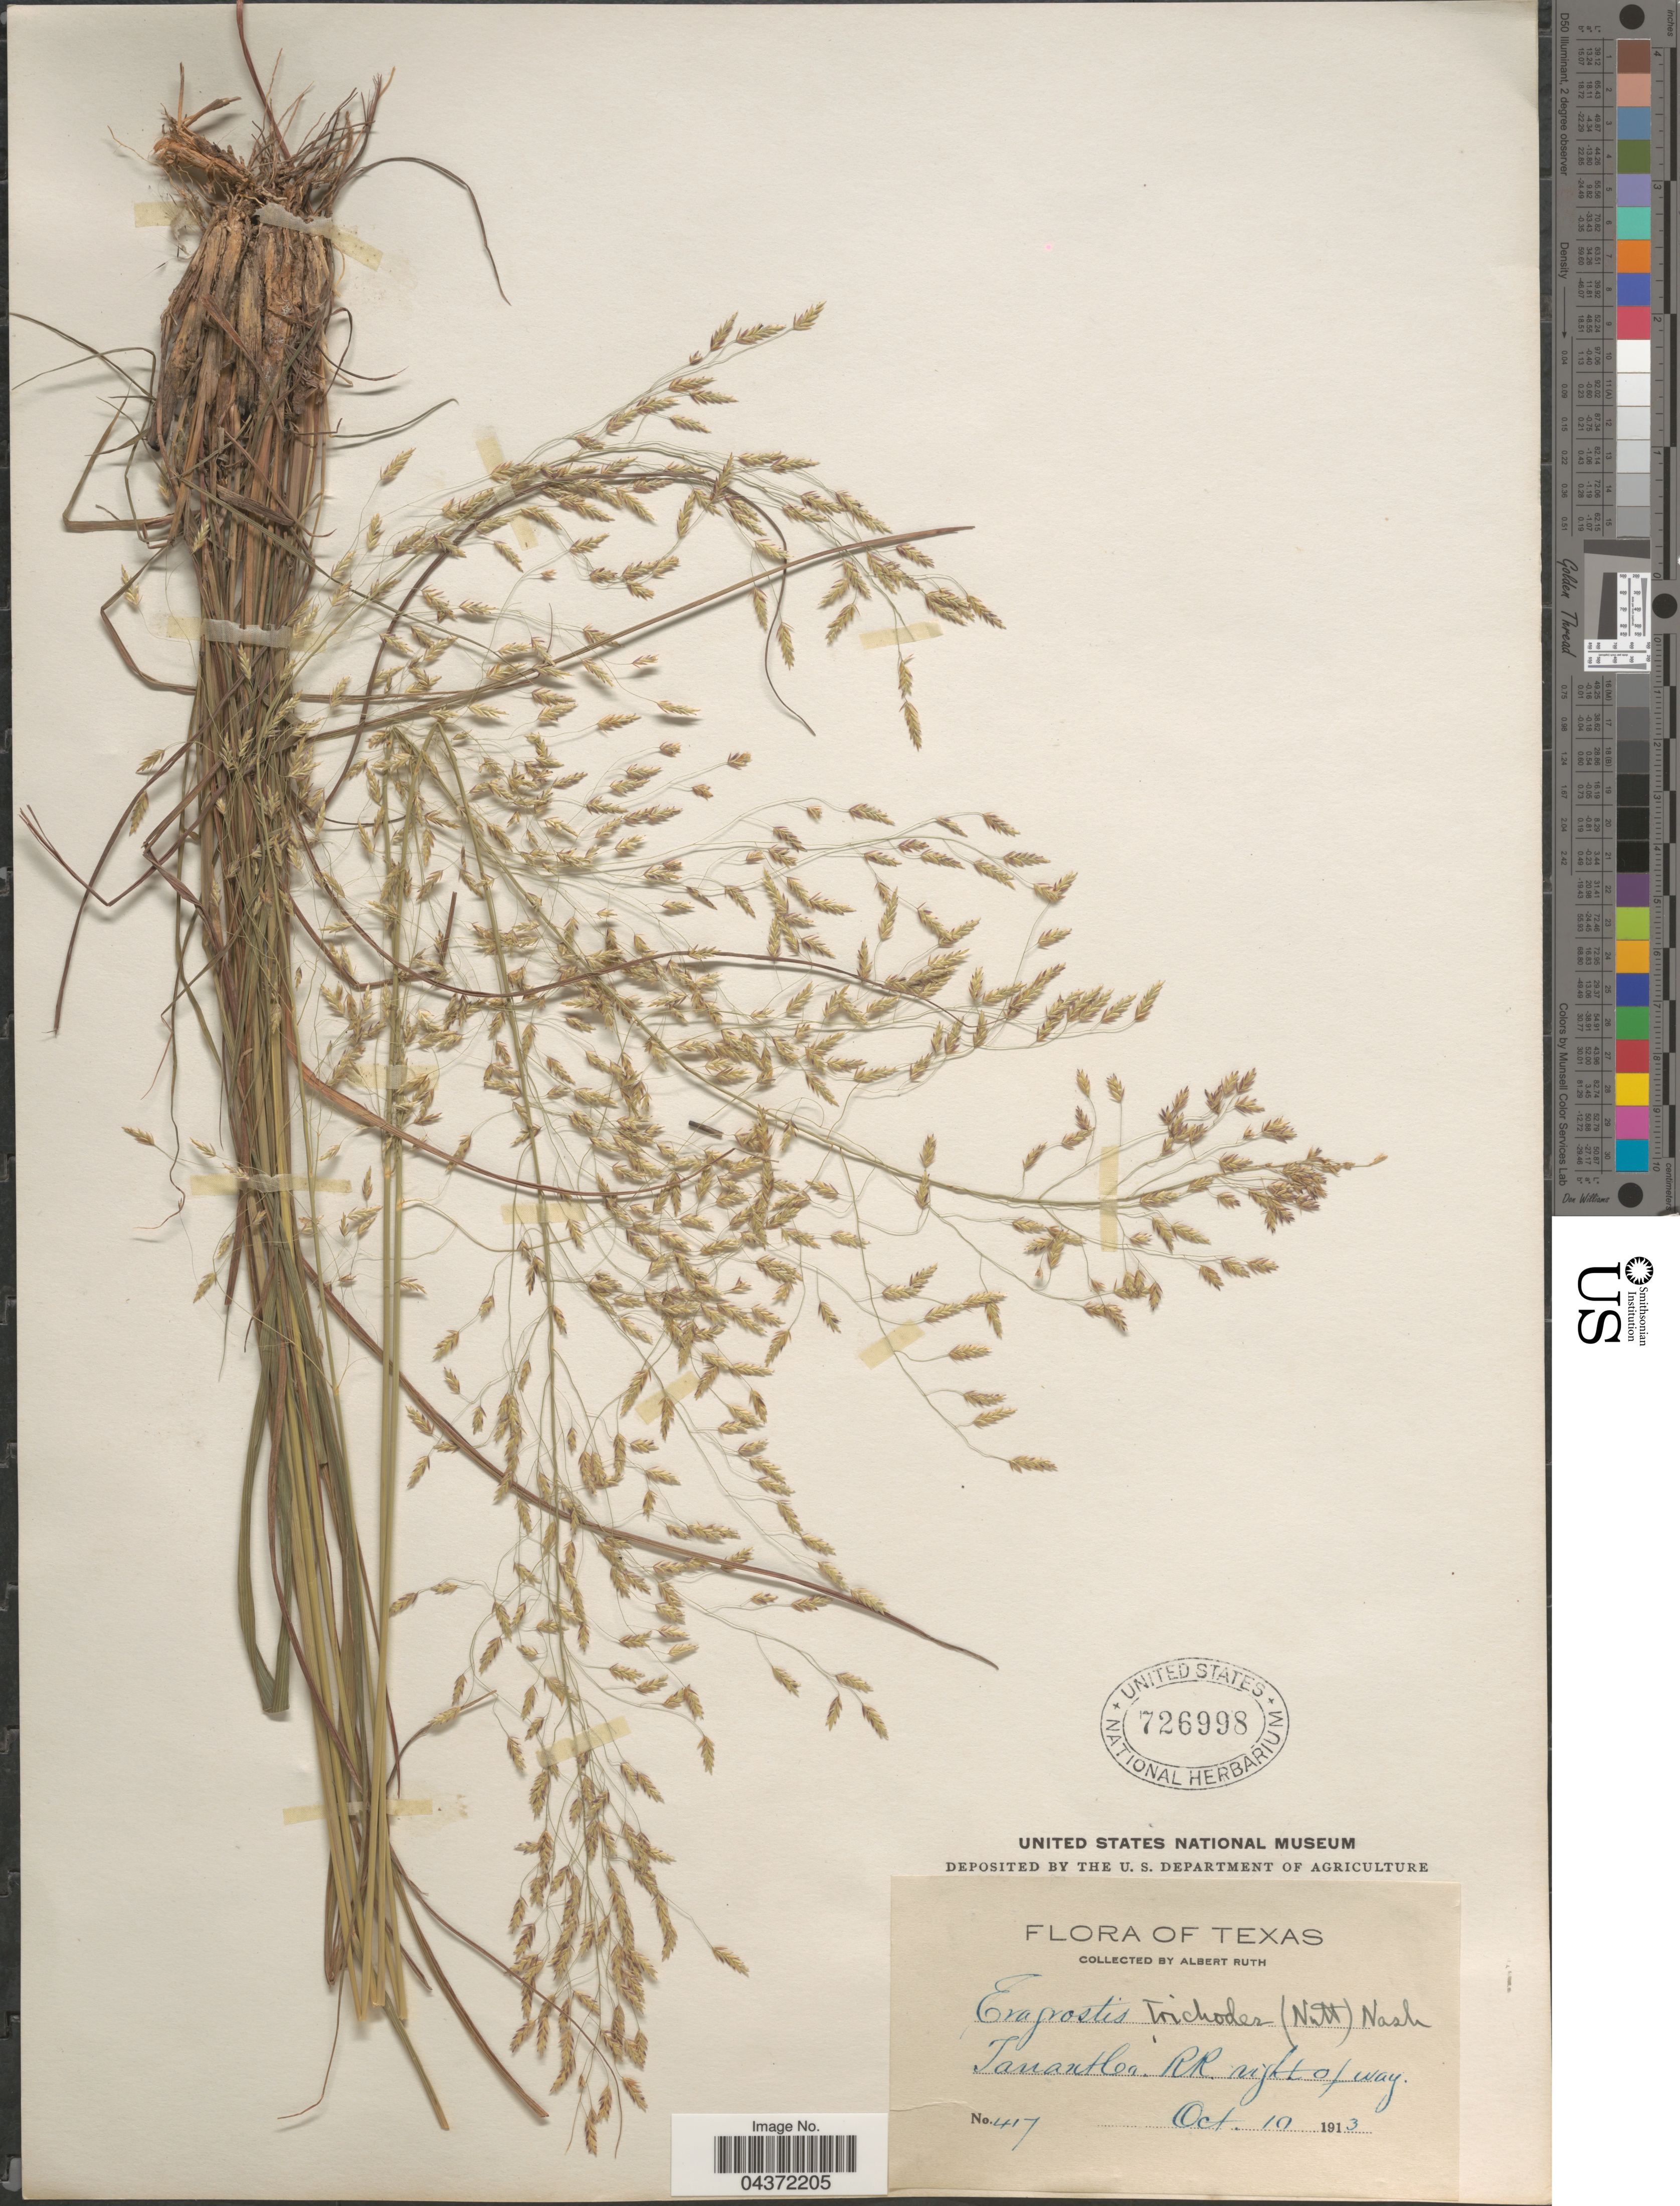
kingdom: Plantae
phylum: Tracheophyta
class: Liliopsida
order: Poales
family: Poaceae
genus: Eragrostis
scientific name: Eragrostis trichodes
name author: (Nutt.) Alph. Wood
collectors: A. Ruth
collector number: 417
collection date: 1913-10-10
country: United States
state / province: Texas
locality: Tarrant Co. RR. right of way.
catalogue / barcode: US 726998